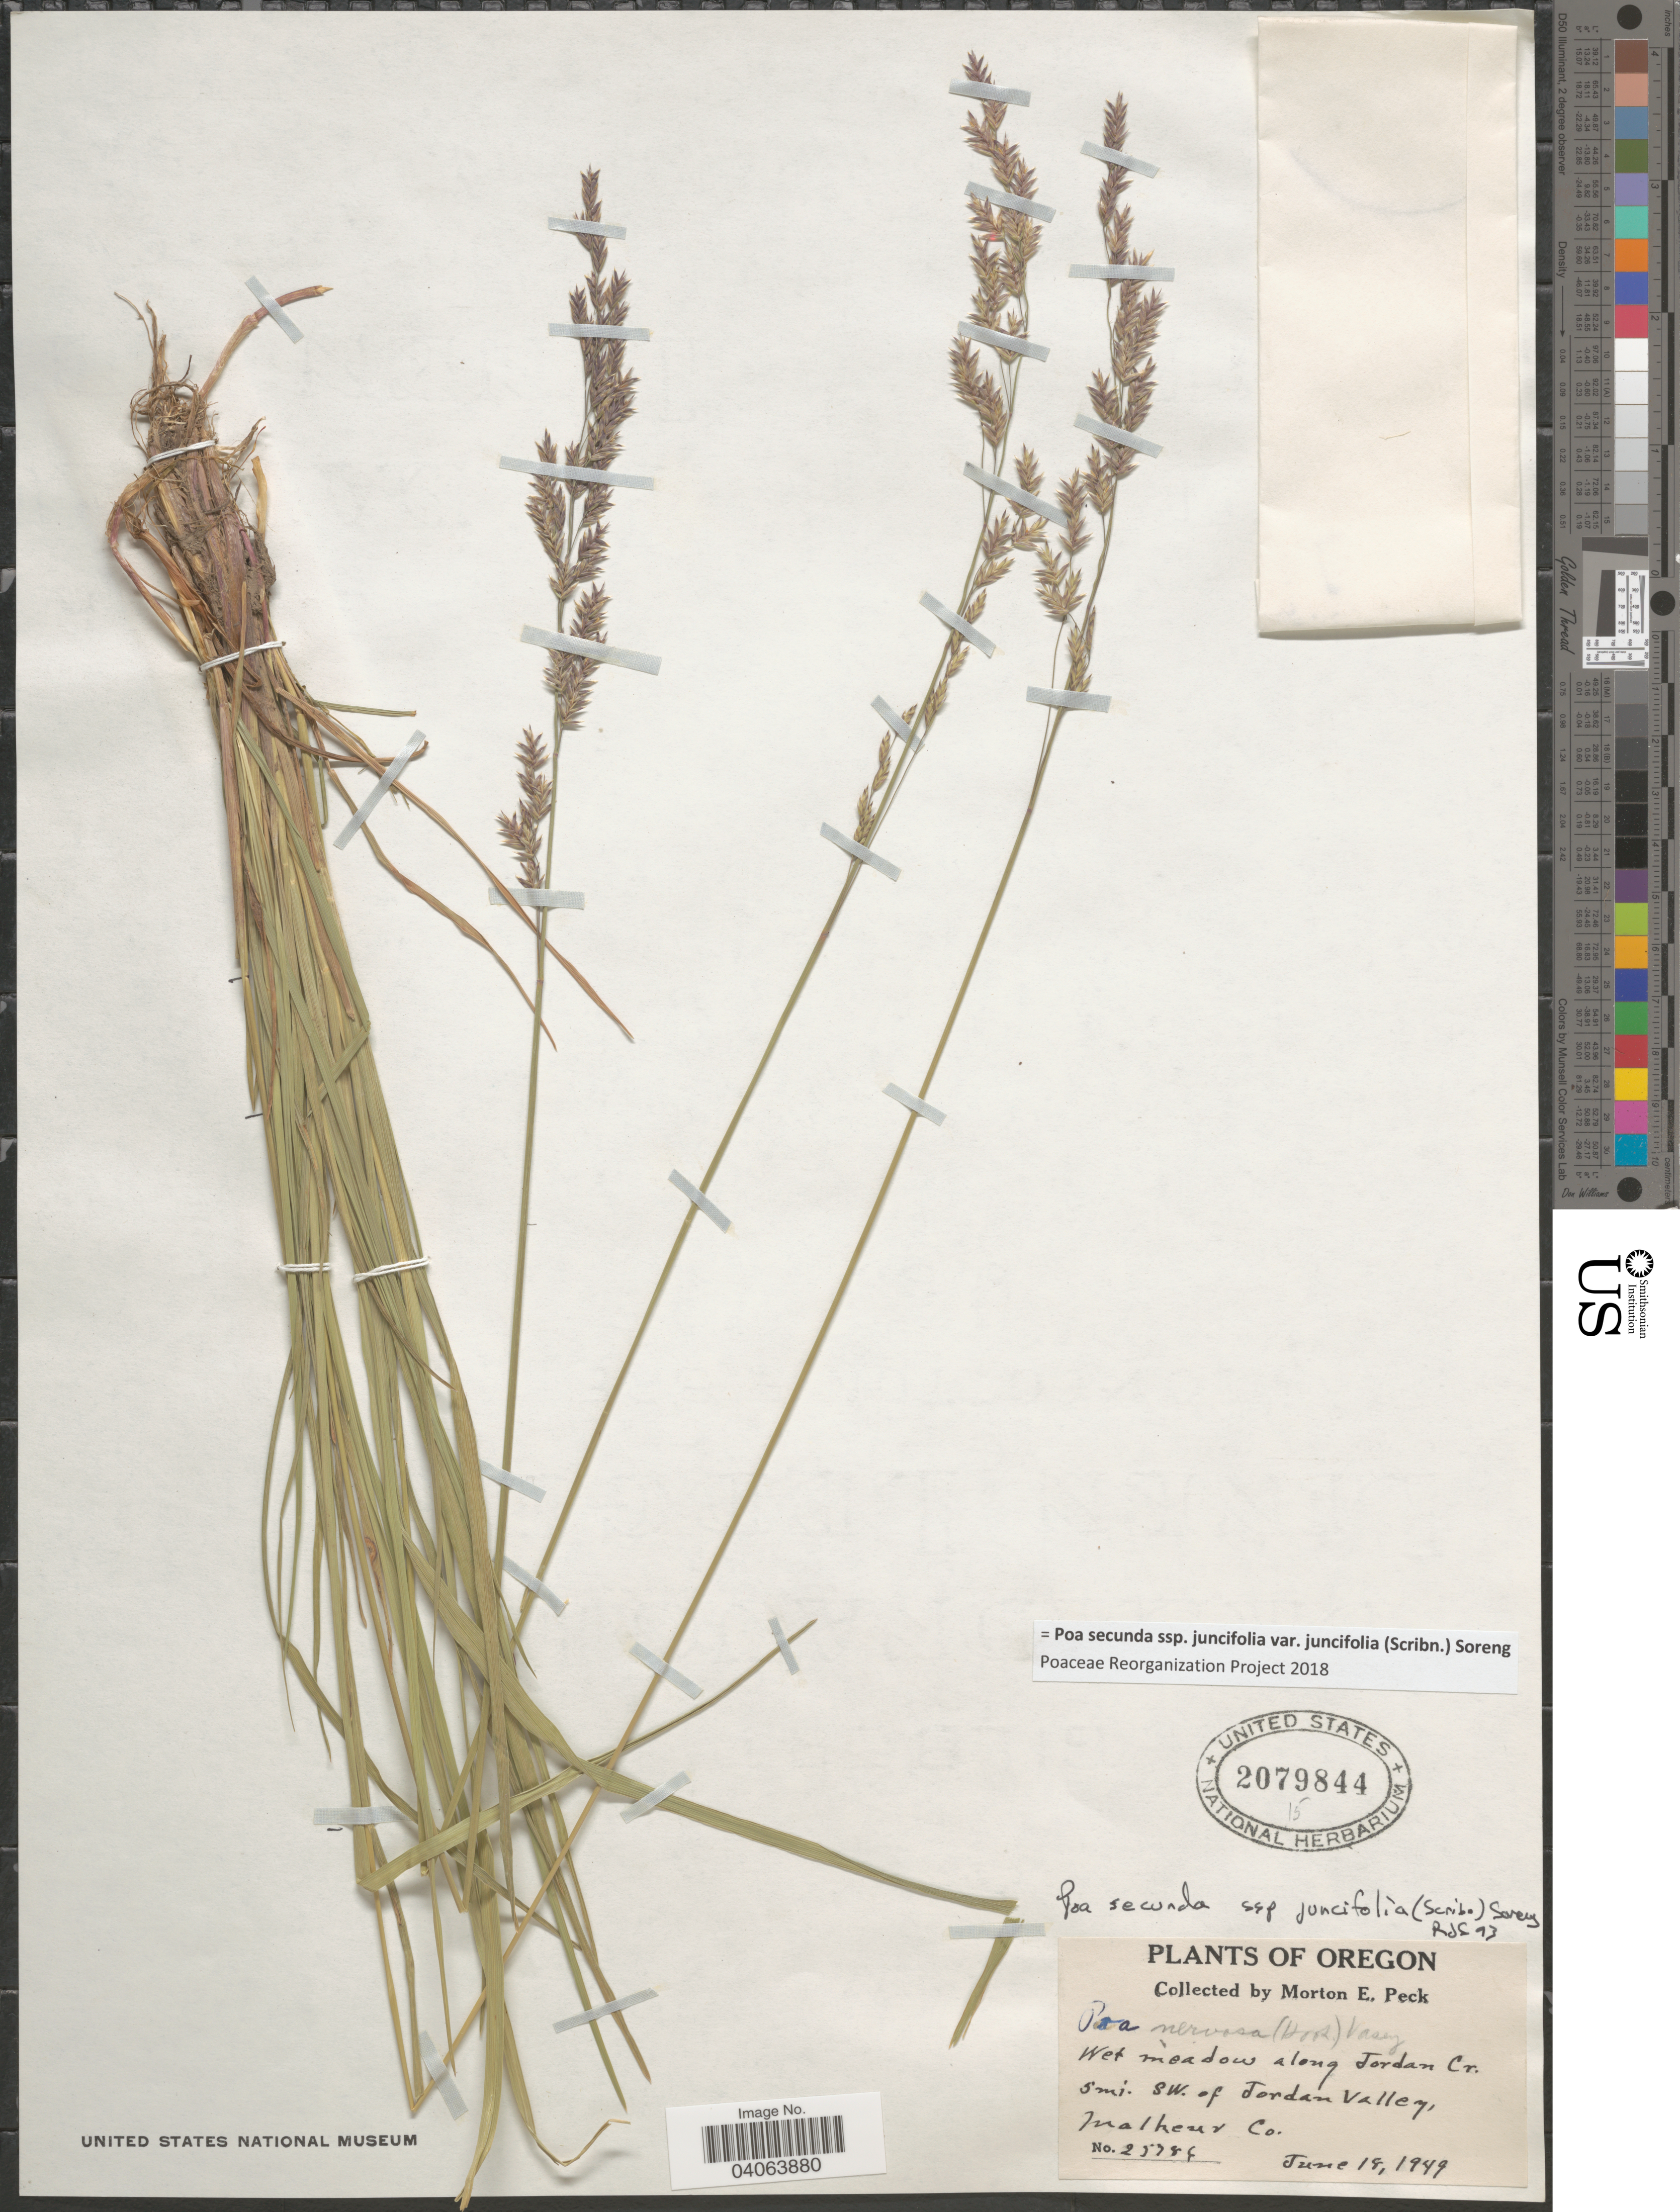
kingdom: Plantae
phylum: Tracheophyta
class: Liliopsida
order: Poales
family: Poaceae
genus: Poa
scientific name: Poa secunda subsp. juncifolia var. juncifolia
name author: (Scribn.) Soreng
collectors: M. E. Peck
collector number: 25786*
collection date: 1949-06-18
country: United States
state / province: Oregon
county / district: Malheur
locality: Wet meadow along Jordan Cr. 5 mi. SW. of Jordan Valley, Malheur Co.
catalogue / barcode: US 2079844